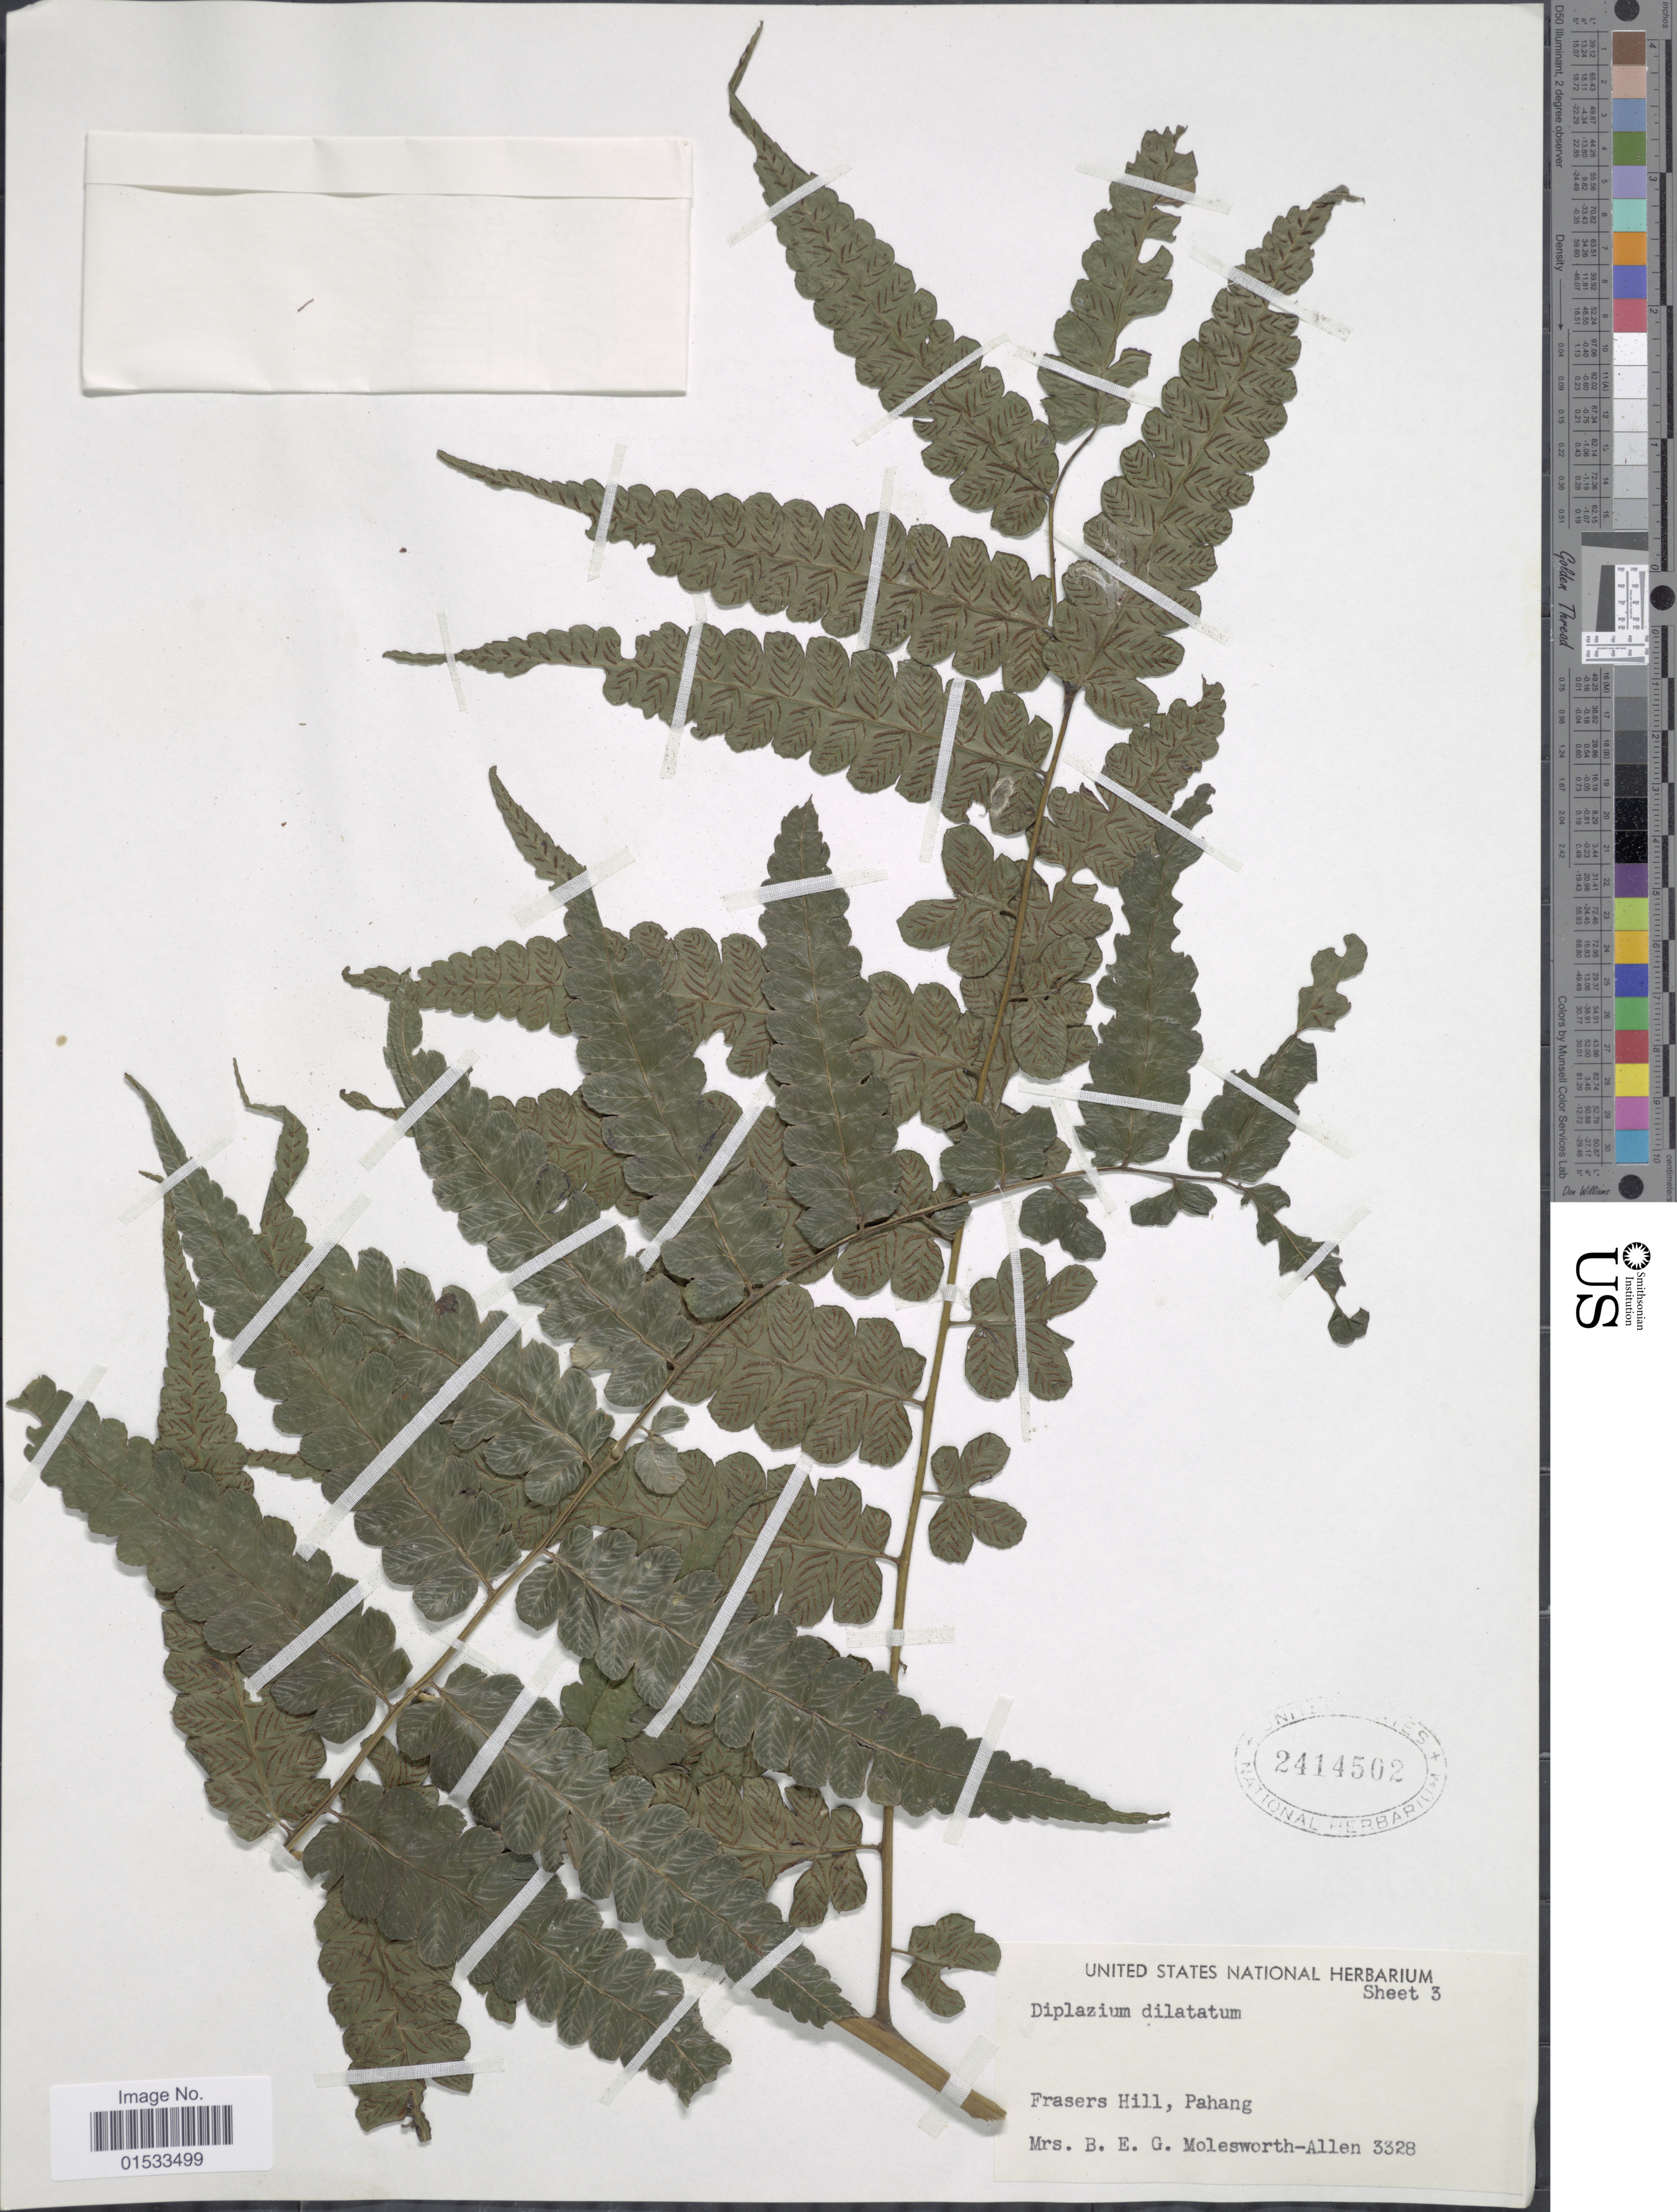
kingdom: Plantae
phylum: Tracheophyta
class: Polypodiopsida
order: Polypodiales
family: Athyriaceae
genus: Diplazium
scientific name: Diplazium dilatatum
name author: Blume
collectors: B. E. G. Molesworth-Allen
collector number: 3328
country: Malaysia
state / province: Pahang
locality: Frasers Hill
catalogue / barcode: US 2414502